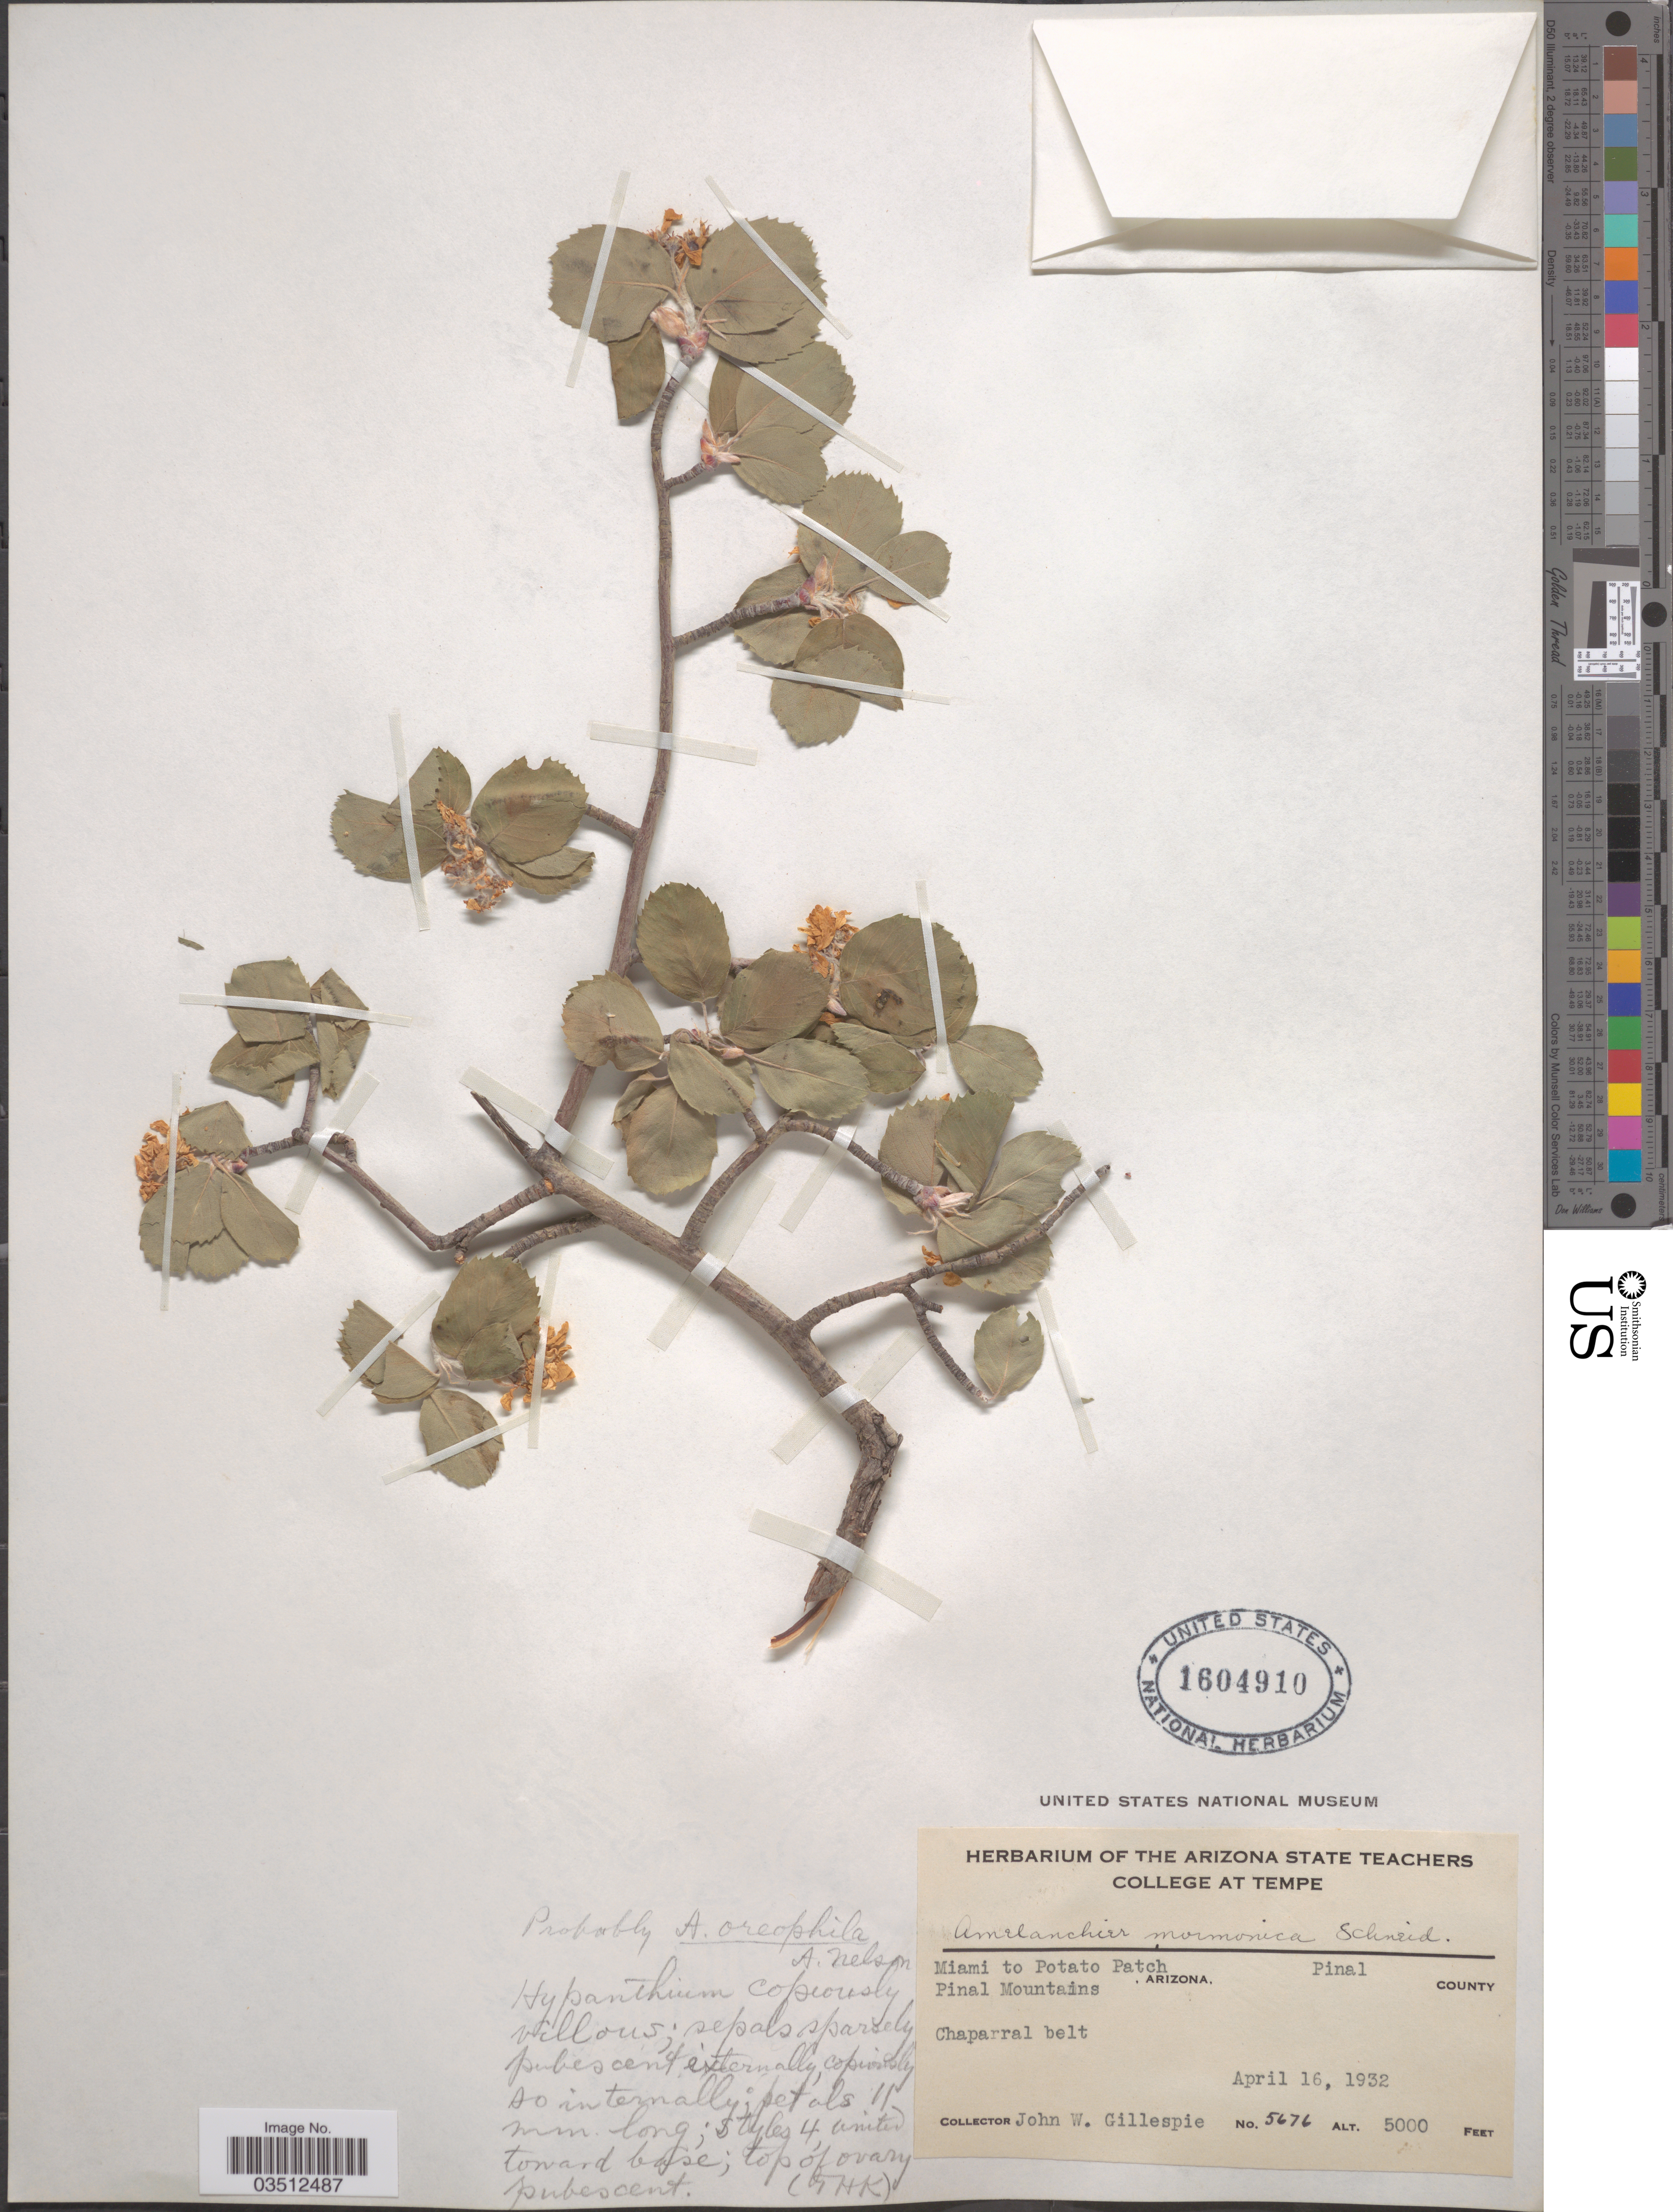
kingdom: Plantae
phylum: Tracheophyta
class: Magnoliopsida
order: Rosales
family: Rosaceae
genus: Amelanchier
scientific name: Amelanchier oreophila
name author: A. Nelson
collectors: J. W. Gillespie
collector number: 5676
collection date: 1932-04-16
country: United States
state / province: Arizona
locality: Miami to Potato Patch. Pinal County. Pinal Mountains. Chaparral belt.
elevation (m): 1524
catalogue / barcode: US 1604910